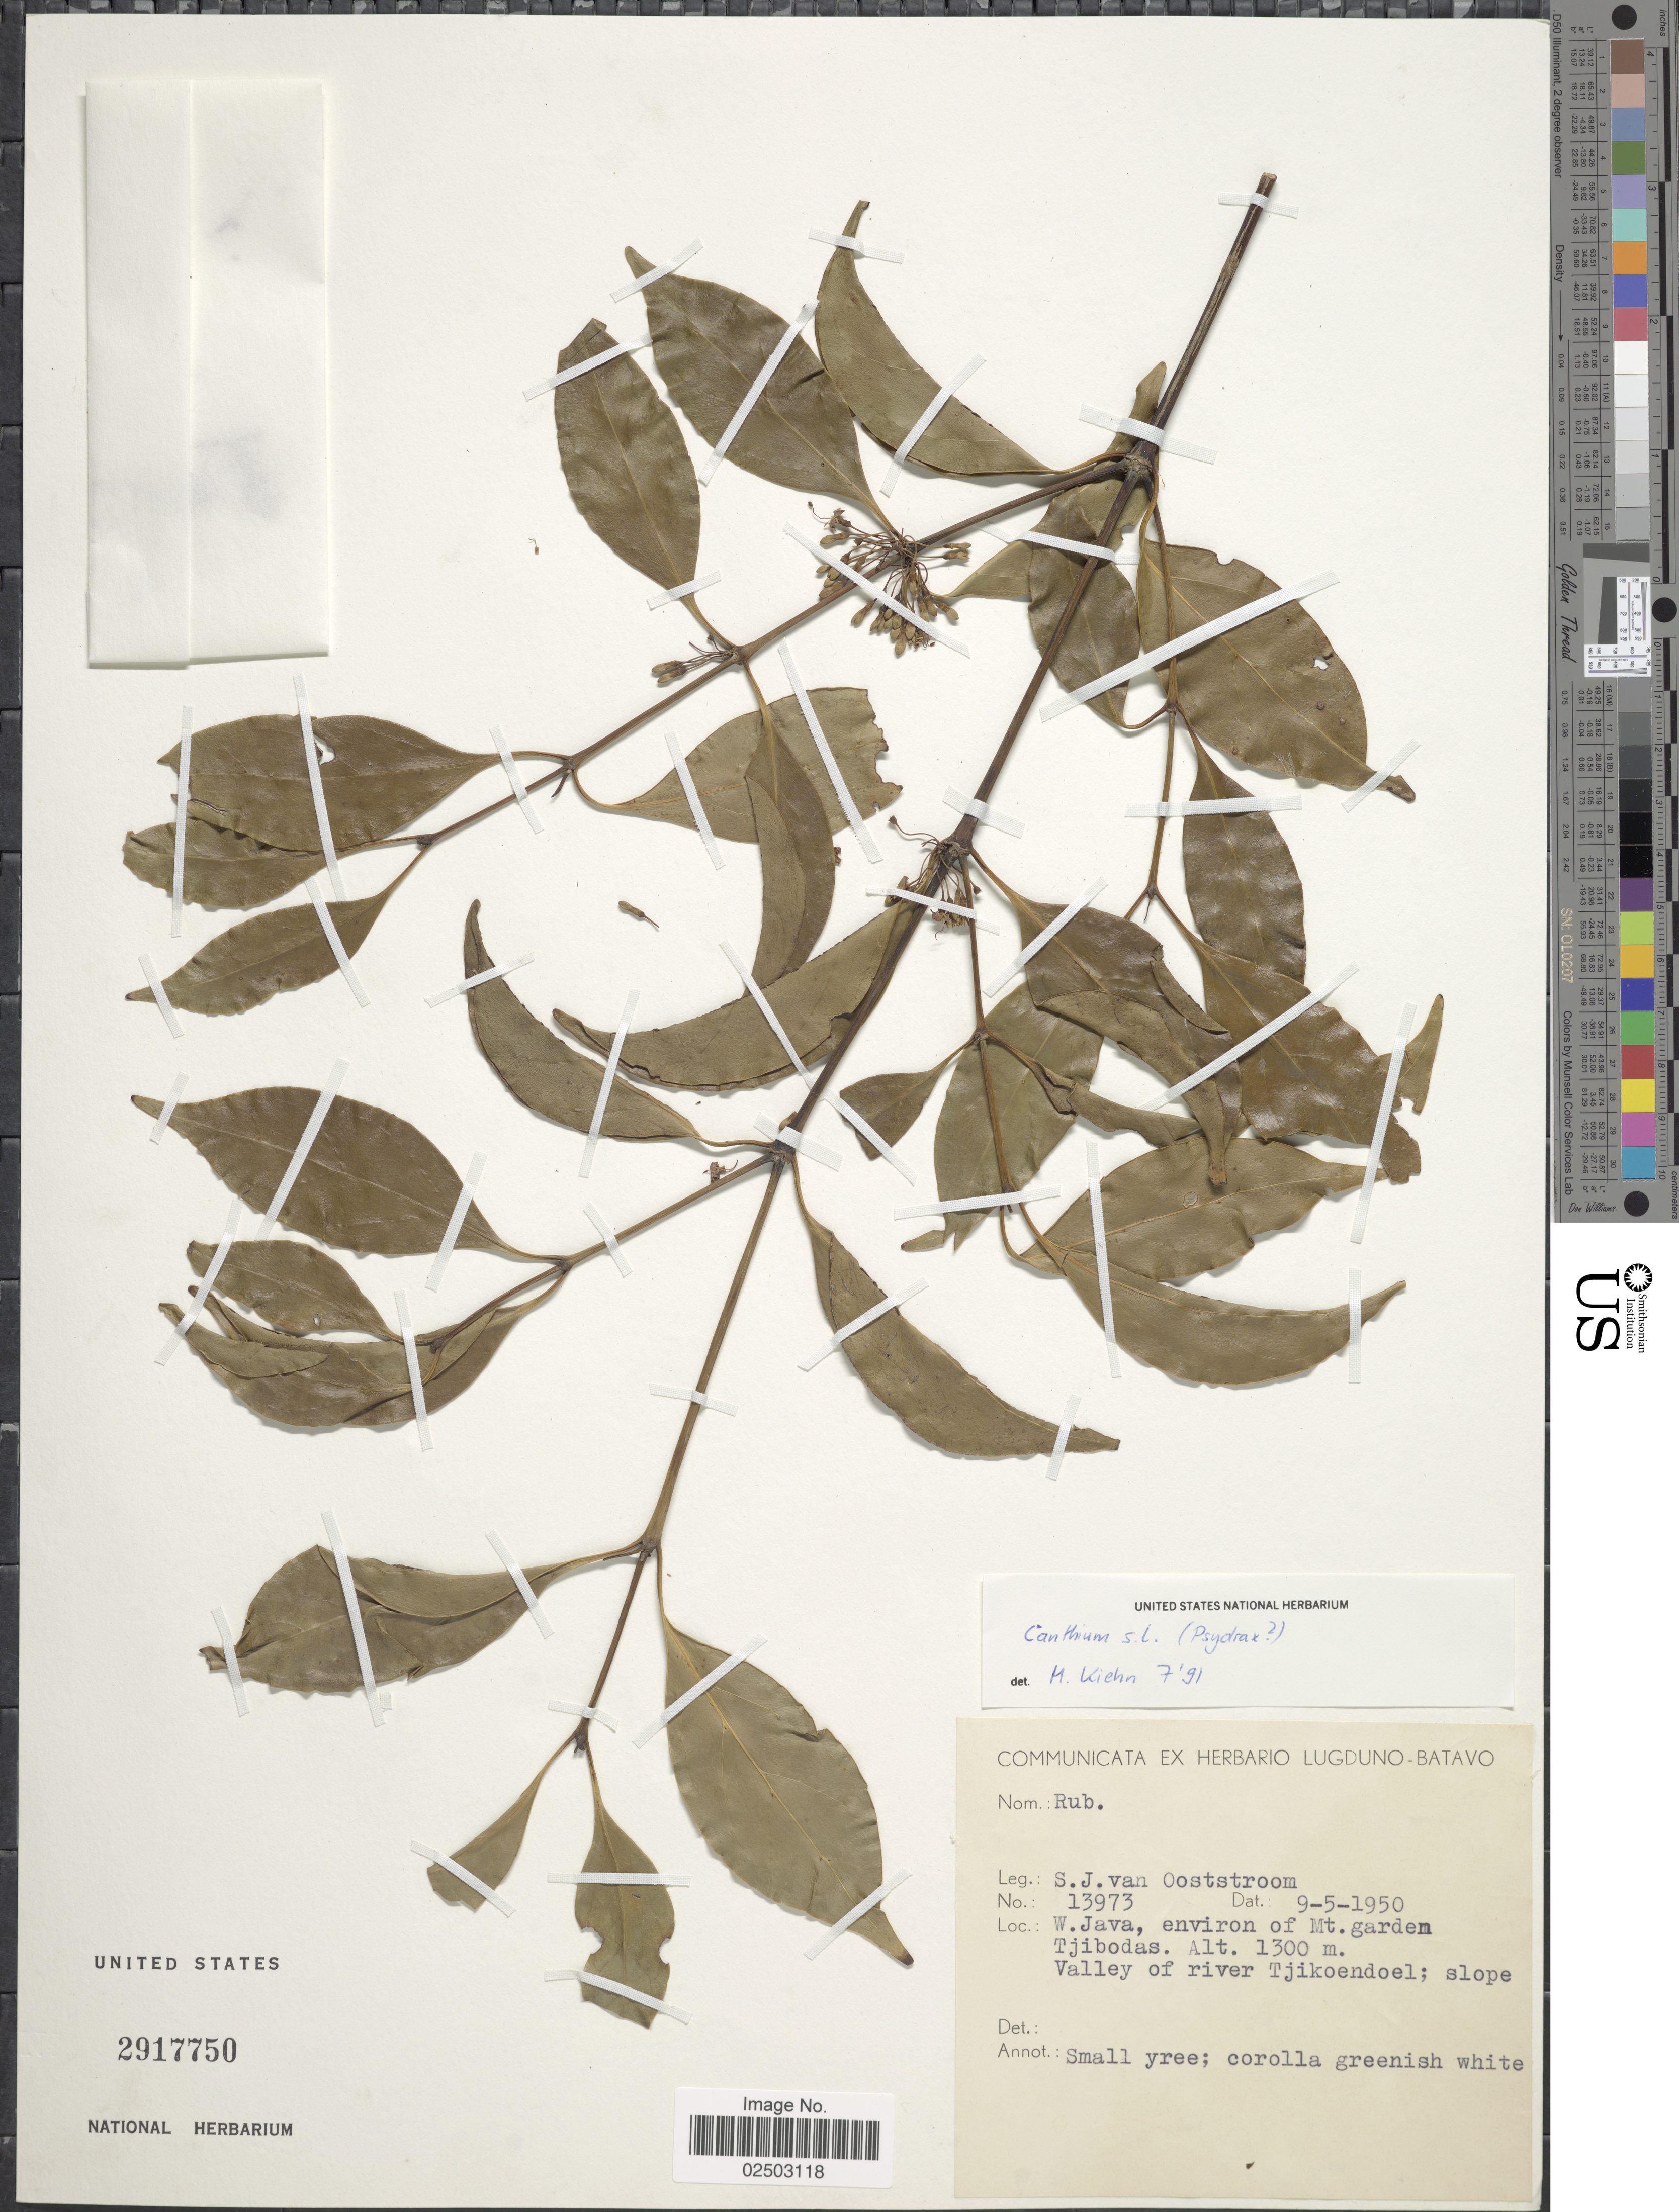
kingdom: Plantae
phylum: Tracheophyta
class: Magnoliopsida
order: Gentianales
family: Rubiaceae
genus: Bridsonia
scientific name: Bridsonia chamaedendrum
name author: (Kuntze) Verstraete & A.E. van Wyk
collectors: S. J. van Ooststroom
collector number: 13973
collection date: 1950-05-09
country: Indonesia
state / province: Java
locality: W. Java, environ of Mt. garden Tjibodas, valley of river Tjikoendoel, slope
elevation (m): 1300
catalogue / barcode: US 2917750